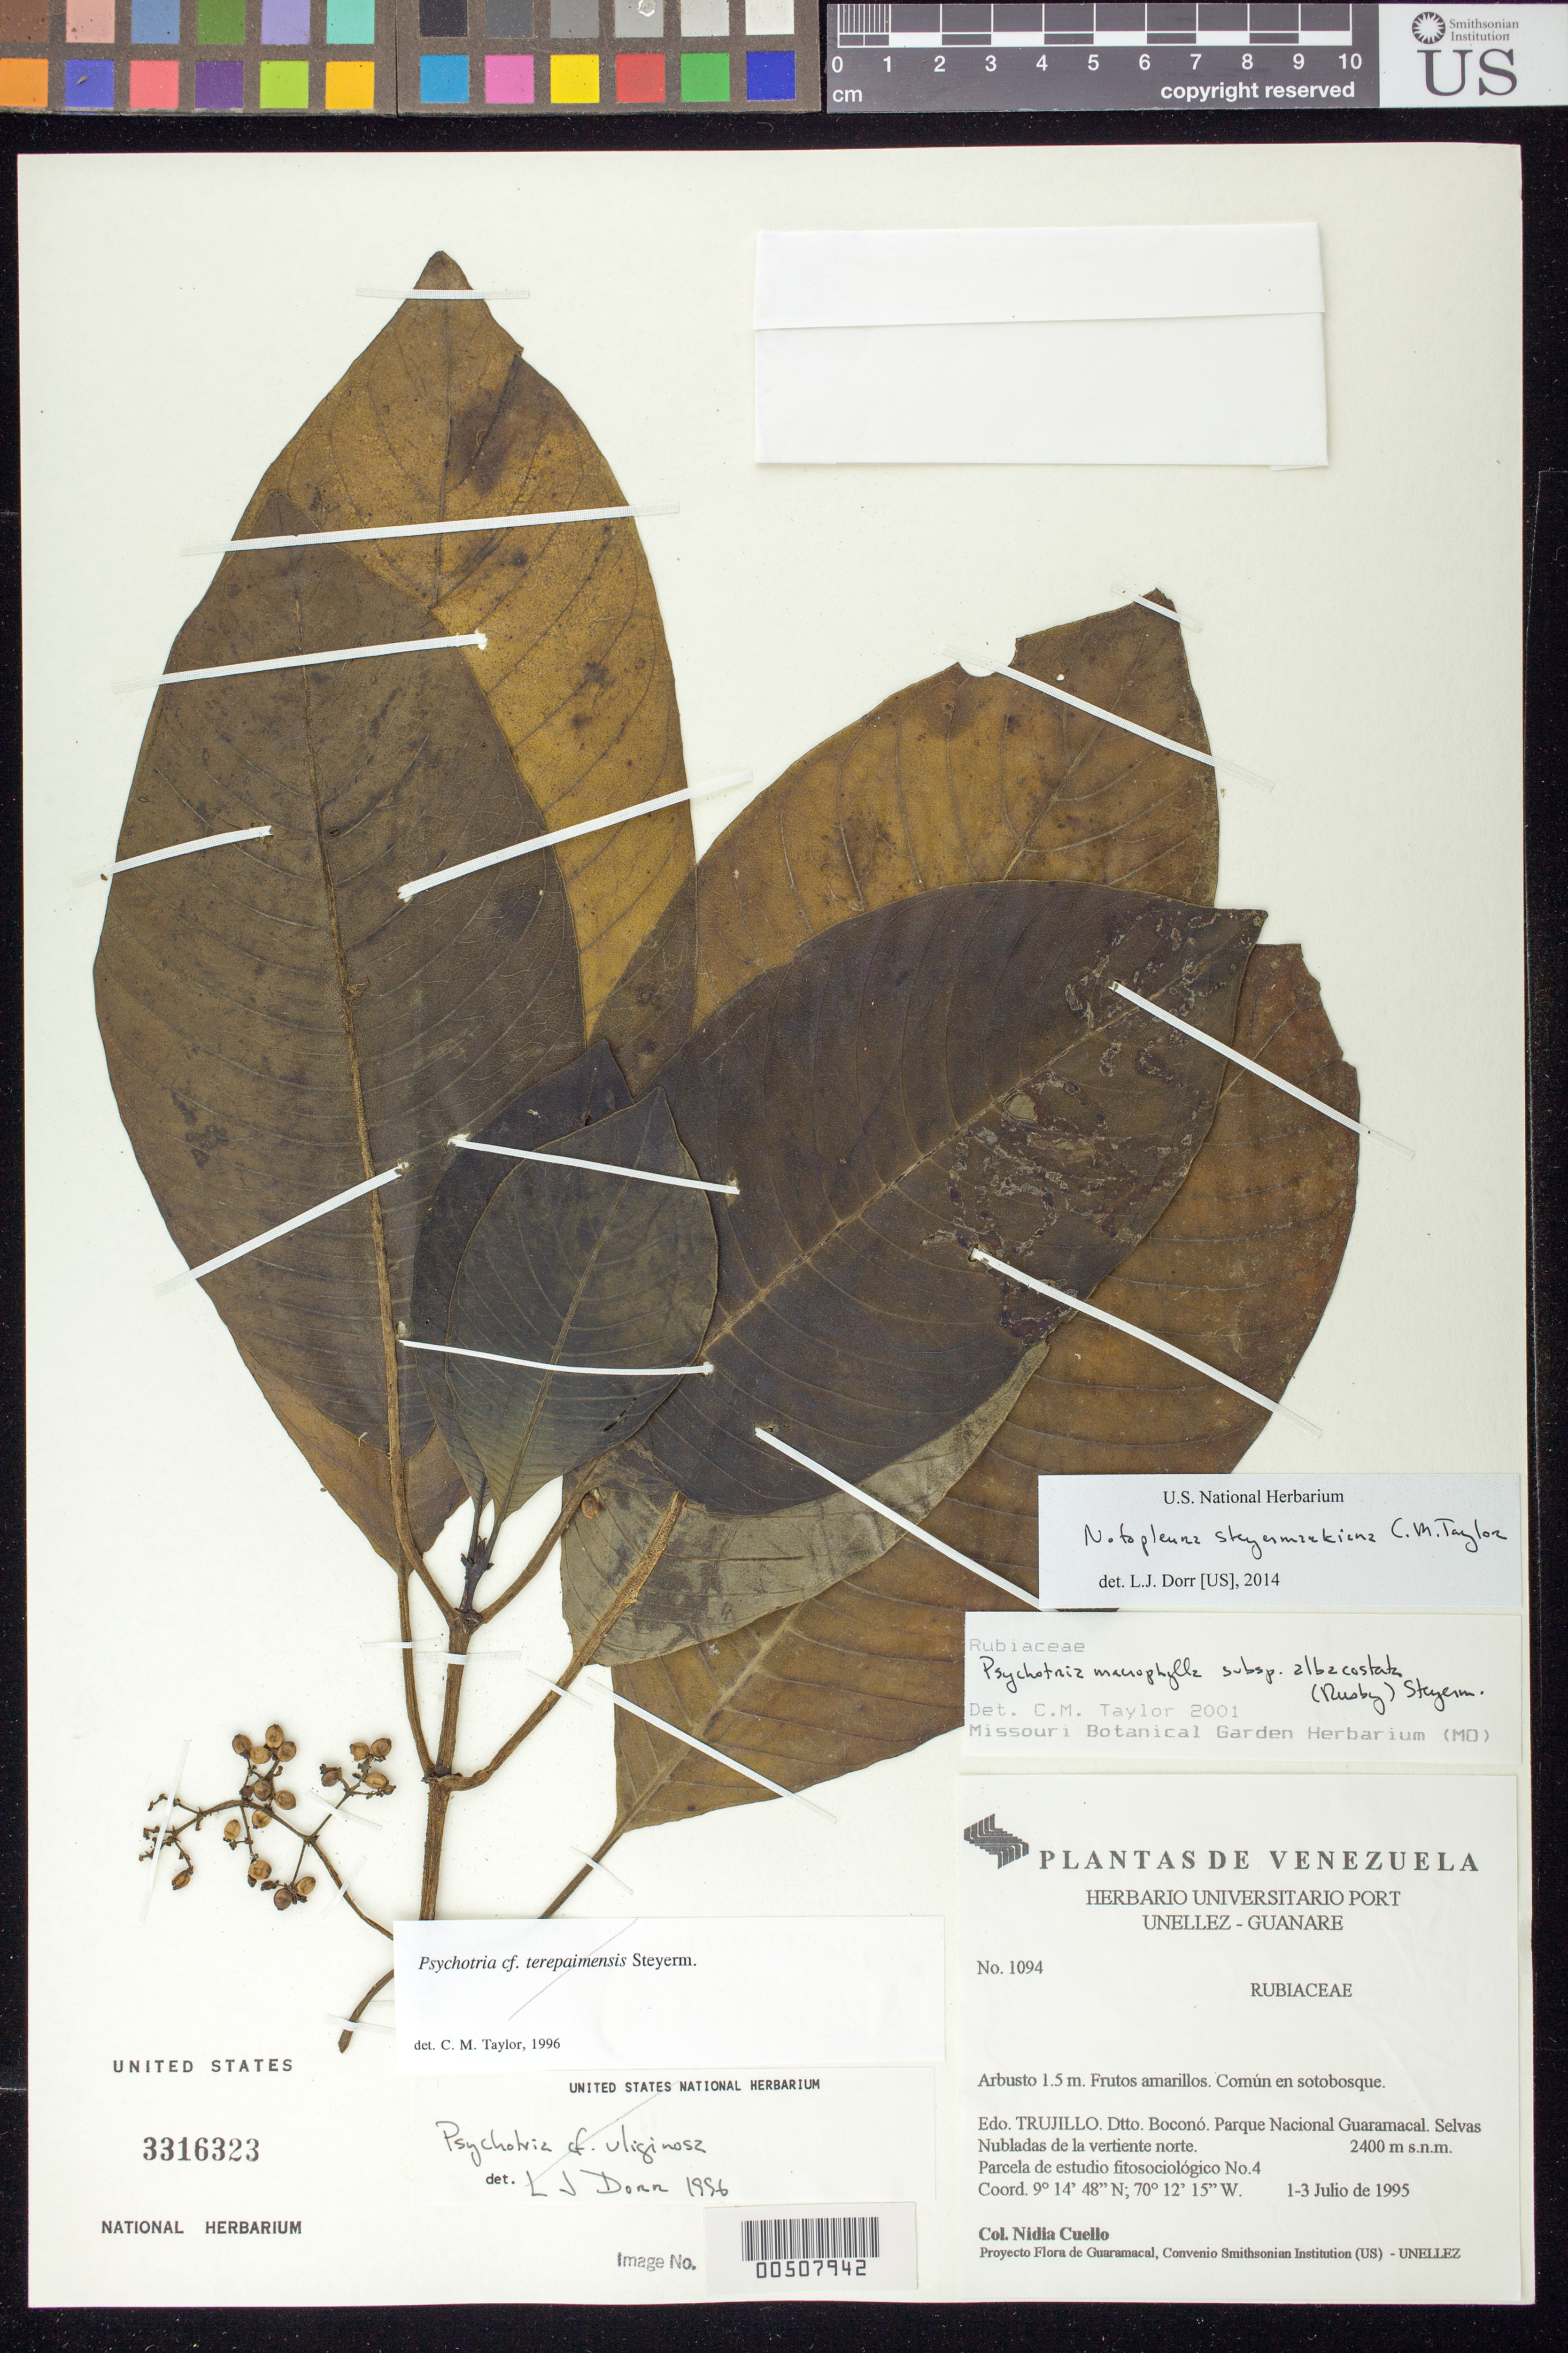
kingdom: Plantae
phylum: Tracheophyta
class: Magnoliopsida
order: Gentianales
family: Rubiaceae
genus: Notopleura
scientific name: Notopleura steyermarkiana C.M. Taylor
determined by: Dorr, L. J., (BOT), Smithsonian Institution - National Museum of Natural History (UNITED STATES)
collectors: N. L. Cuello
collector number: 1094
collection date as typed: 01 Jul 1995 to 03 Jul 1995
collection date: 1995-07-01/1995-07-03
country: Venezuela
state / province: Trujillo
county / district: Boconó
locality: Parque Nacional Guaramacal. Vertiente N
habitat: Selvas Nubladas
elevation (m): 2400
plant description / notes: PORT, US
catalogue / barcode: US 3316323